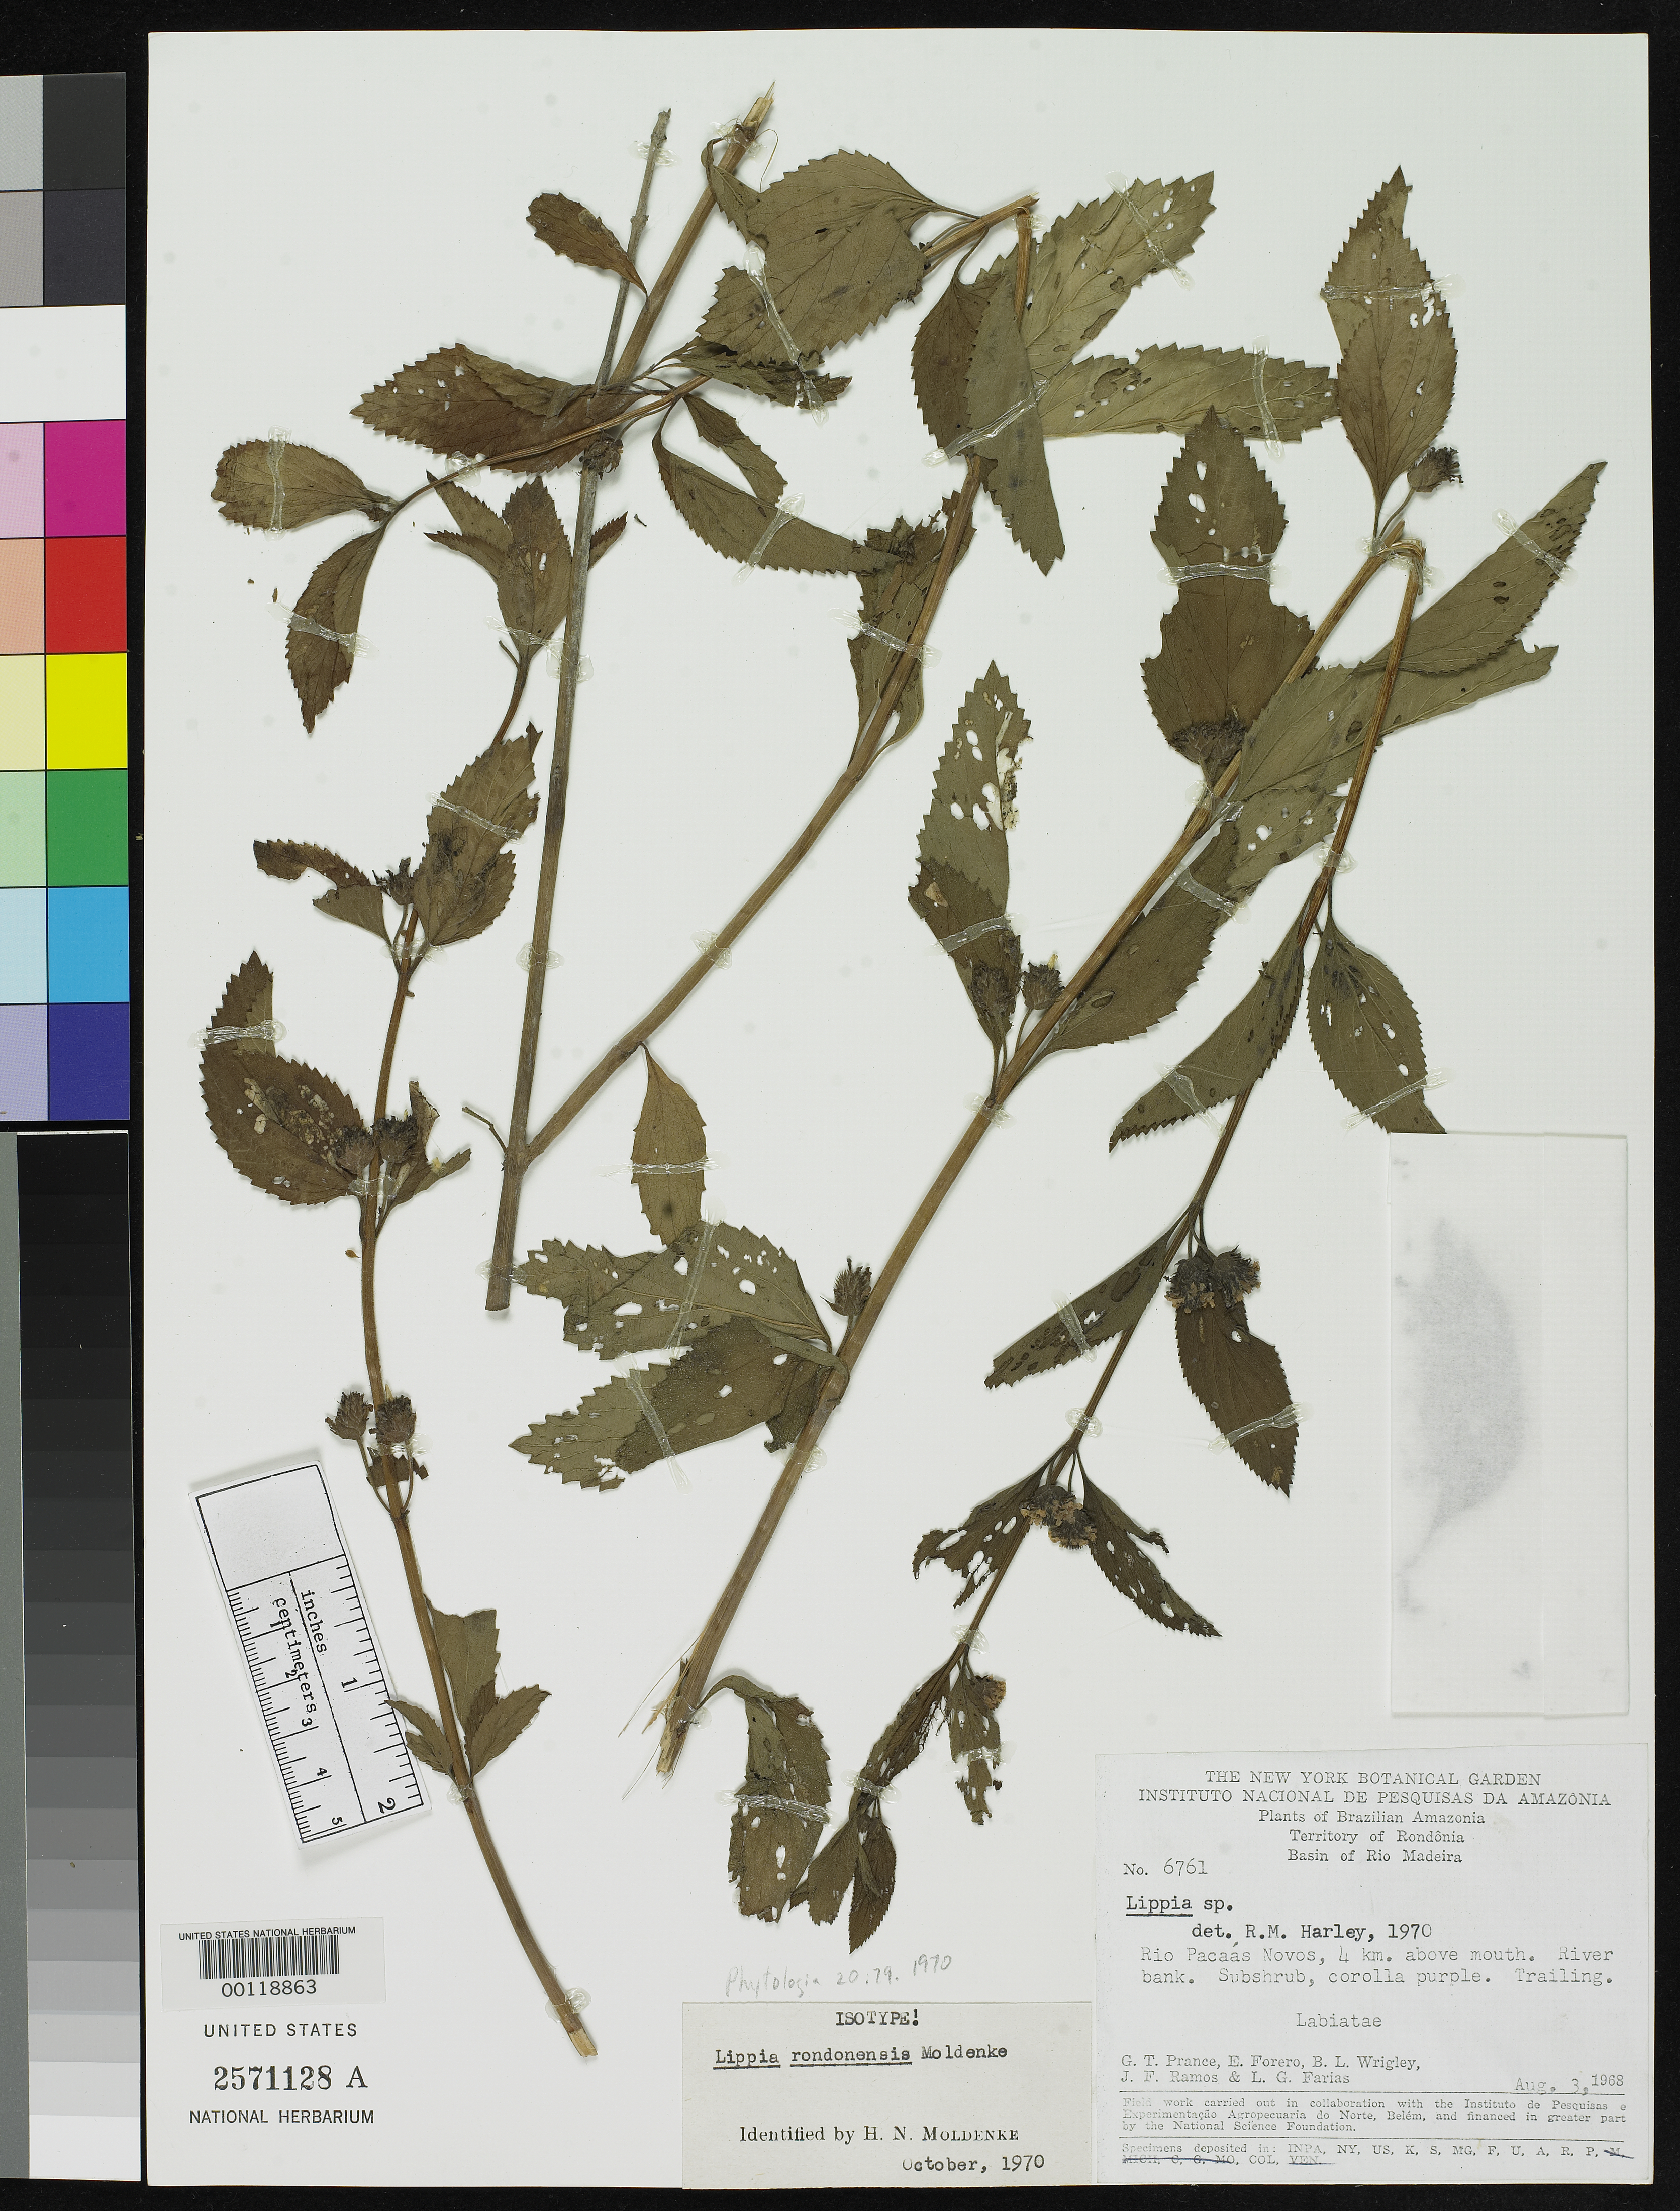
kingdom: Plantae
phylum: Tracheophyta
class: Magnoliopsida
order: Lamiales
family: Verbenaceae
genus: Lippia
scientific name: Lippia rondonensis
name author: Moldenke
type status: Isotype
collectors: G. T. Prance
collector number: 6761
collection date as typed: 03 Aug 1968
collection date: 1968-08-03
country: Brazil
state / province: Rondônia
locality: Basin of Rio Madeira, 4 km. above mouth of Pacaas Novas.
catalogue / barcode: US 2571128A